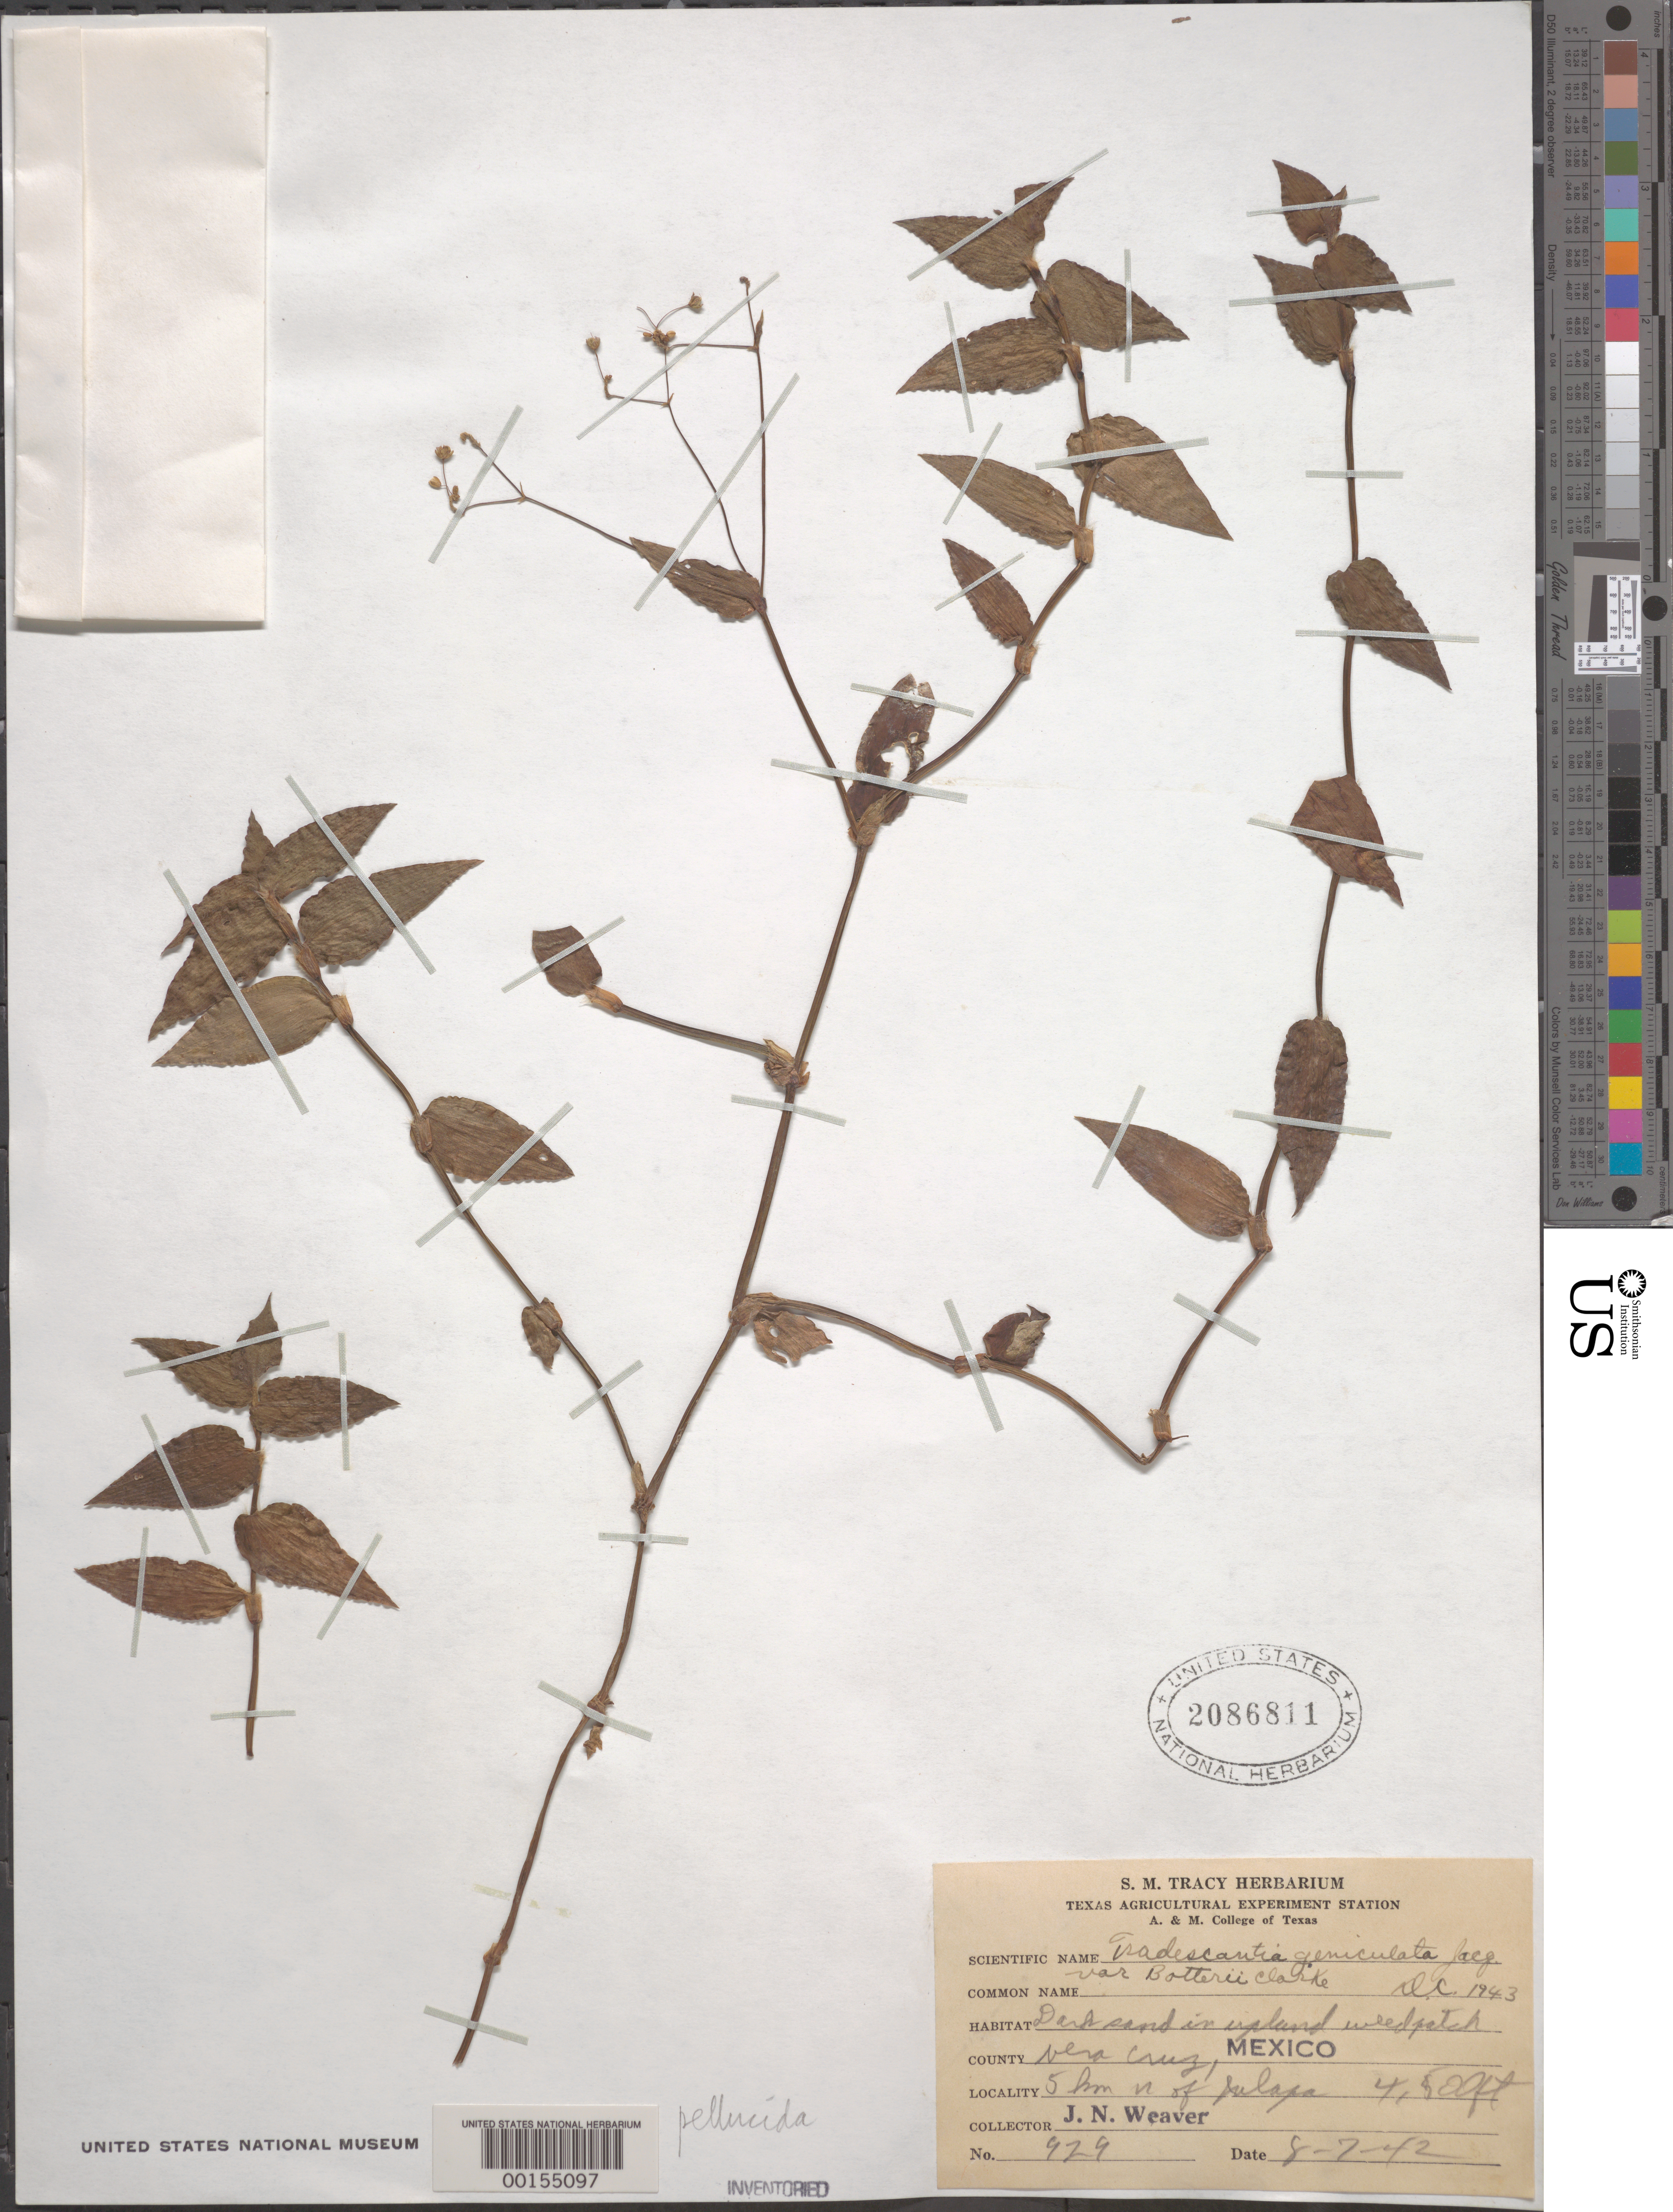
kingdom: Plantae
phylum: Tracheophyta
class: Liliopsida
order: Commelinales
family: Commelinaceae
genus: Gibasis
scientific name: Gibasis pellucida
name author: (M. Martens & Galeotti) D.R. Hunt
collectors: J. N. Weaver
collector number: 929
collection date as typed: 08 Jul 1942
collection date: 1942-07-08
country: Mexico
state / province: Veracruz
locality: N of jalapa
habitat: Dark sand, weed patch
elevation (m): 1373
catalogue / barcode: US 2086811